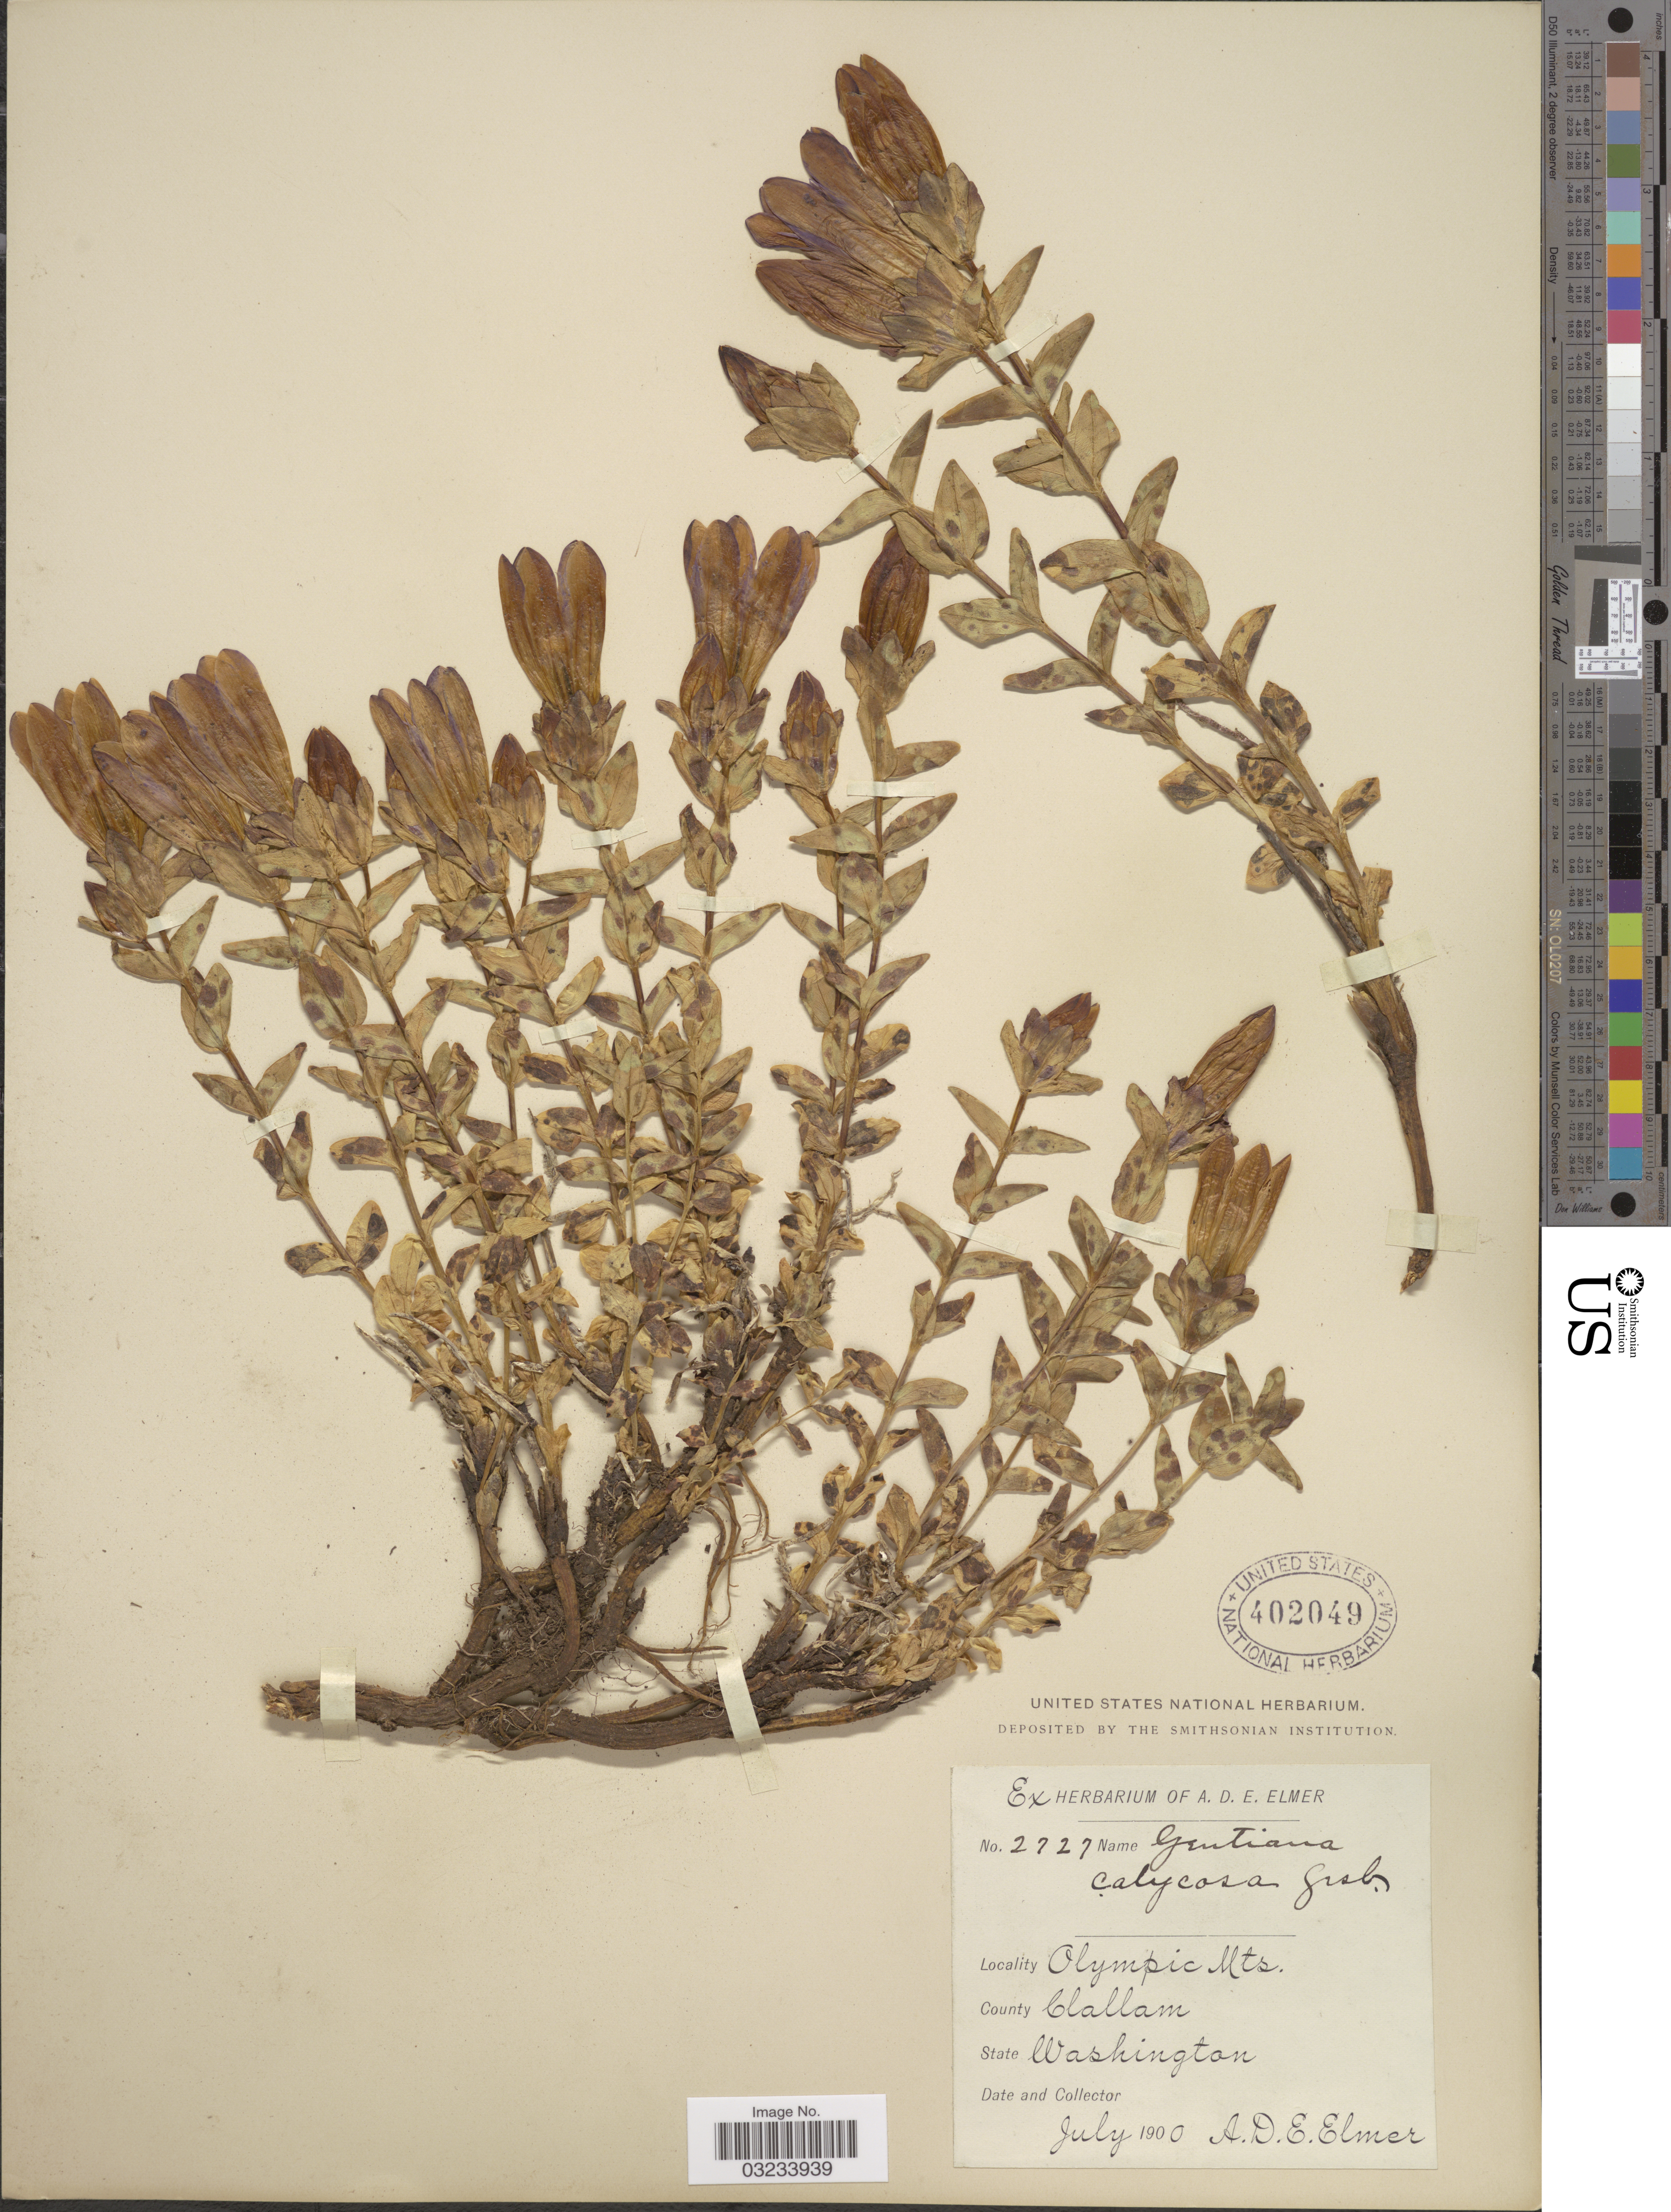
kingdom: Plantae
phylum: Tracheophyta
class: Magnoliopsida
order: Gentianales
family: Gentianaceae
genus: Gentiana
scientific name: Gentiana calycosa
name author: Griseb.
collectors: A. D. E. Elmer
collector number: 2727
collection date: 1900-07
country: United States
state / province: Washington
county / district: Clallam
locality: Olympic Mts., County Clallam.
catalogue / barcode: US 402049